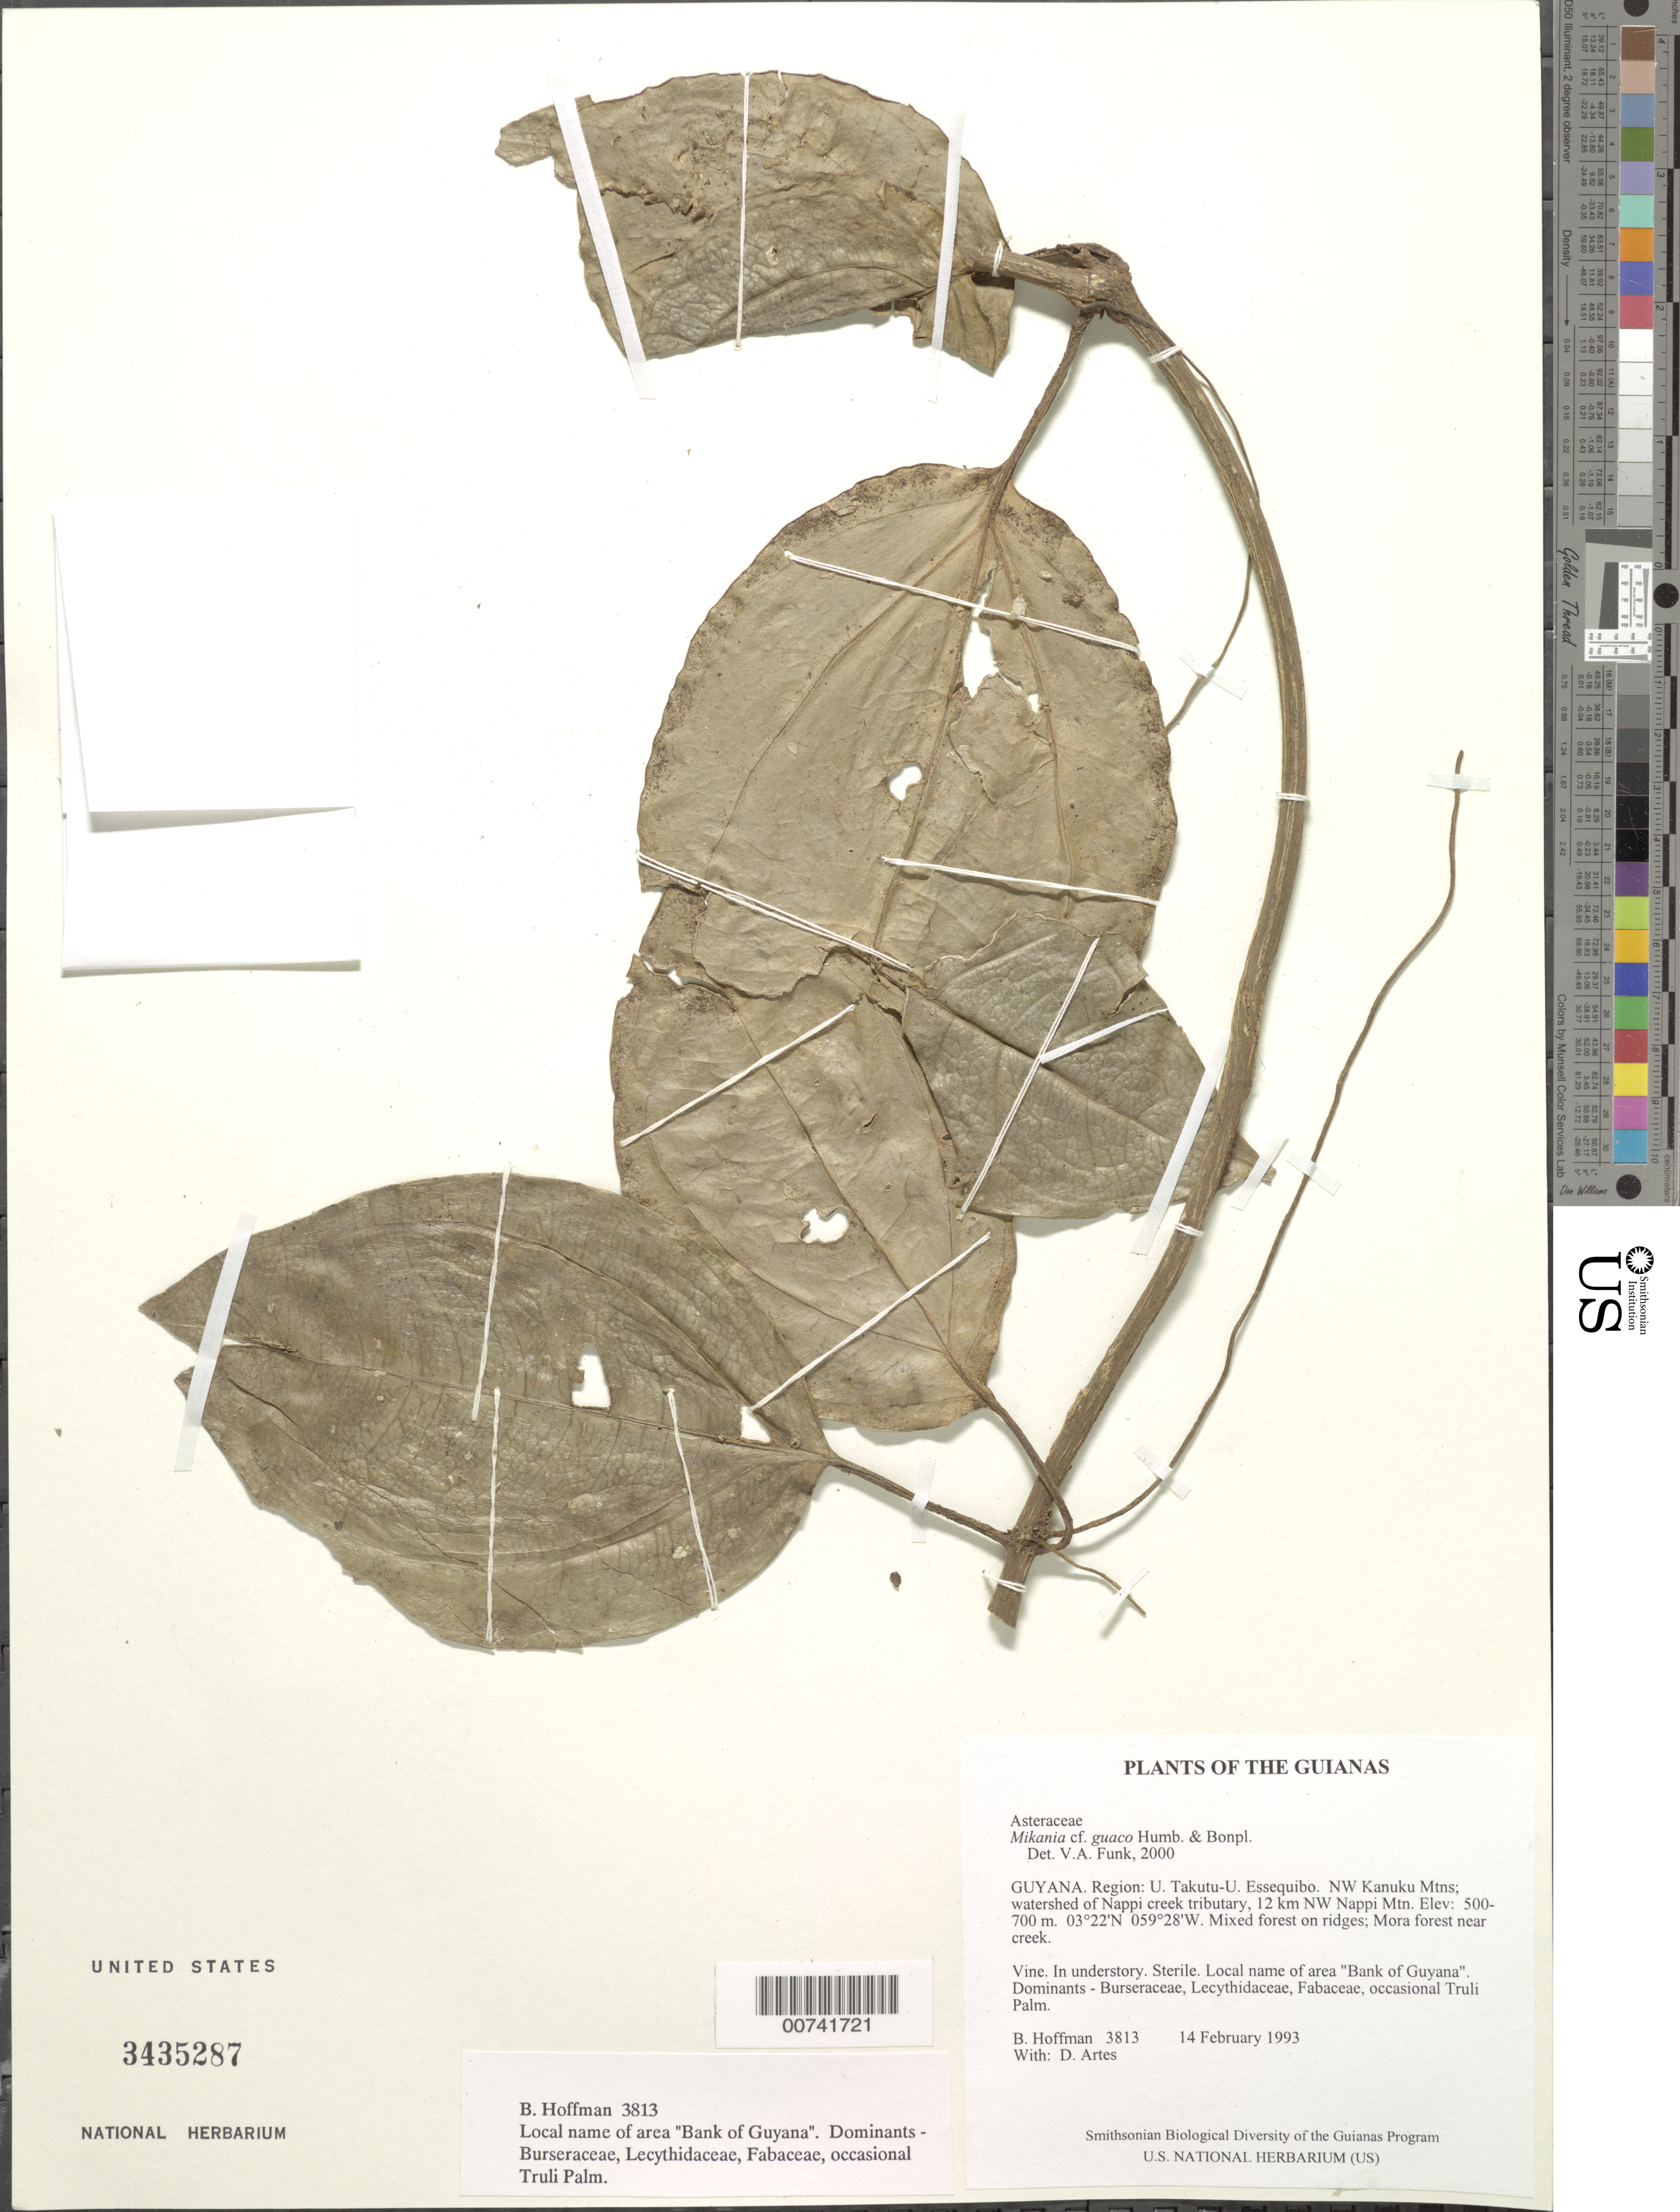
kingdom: Plantae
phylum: Tracheophyta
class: Magnoliopsida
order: Asterales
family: Asteraceae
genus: Mikania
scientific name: Mikania guaco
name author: Humb. & Bonpl.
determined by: Funk, Vicki A., (BOT), Smithsonian Institution - National Museum of Natural History (UNITED STATES)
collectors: B. Hoffman & D. Artes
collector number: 3813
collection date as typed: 14 February 1993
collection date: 1993-02-14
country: Guyana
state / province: U. Takutu-U. Essequibo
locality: NW Kanuku Mountains; watershed of Nappi creek tributary, 12 km NE of Nappi Mountain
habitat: Mixed forest on ridges; Mora forest near creek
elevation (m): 500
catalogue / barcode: US 3435287